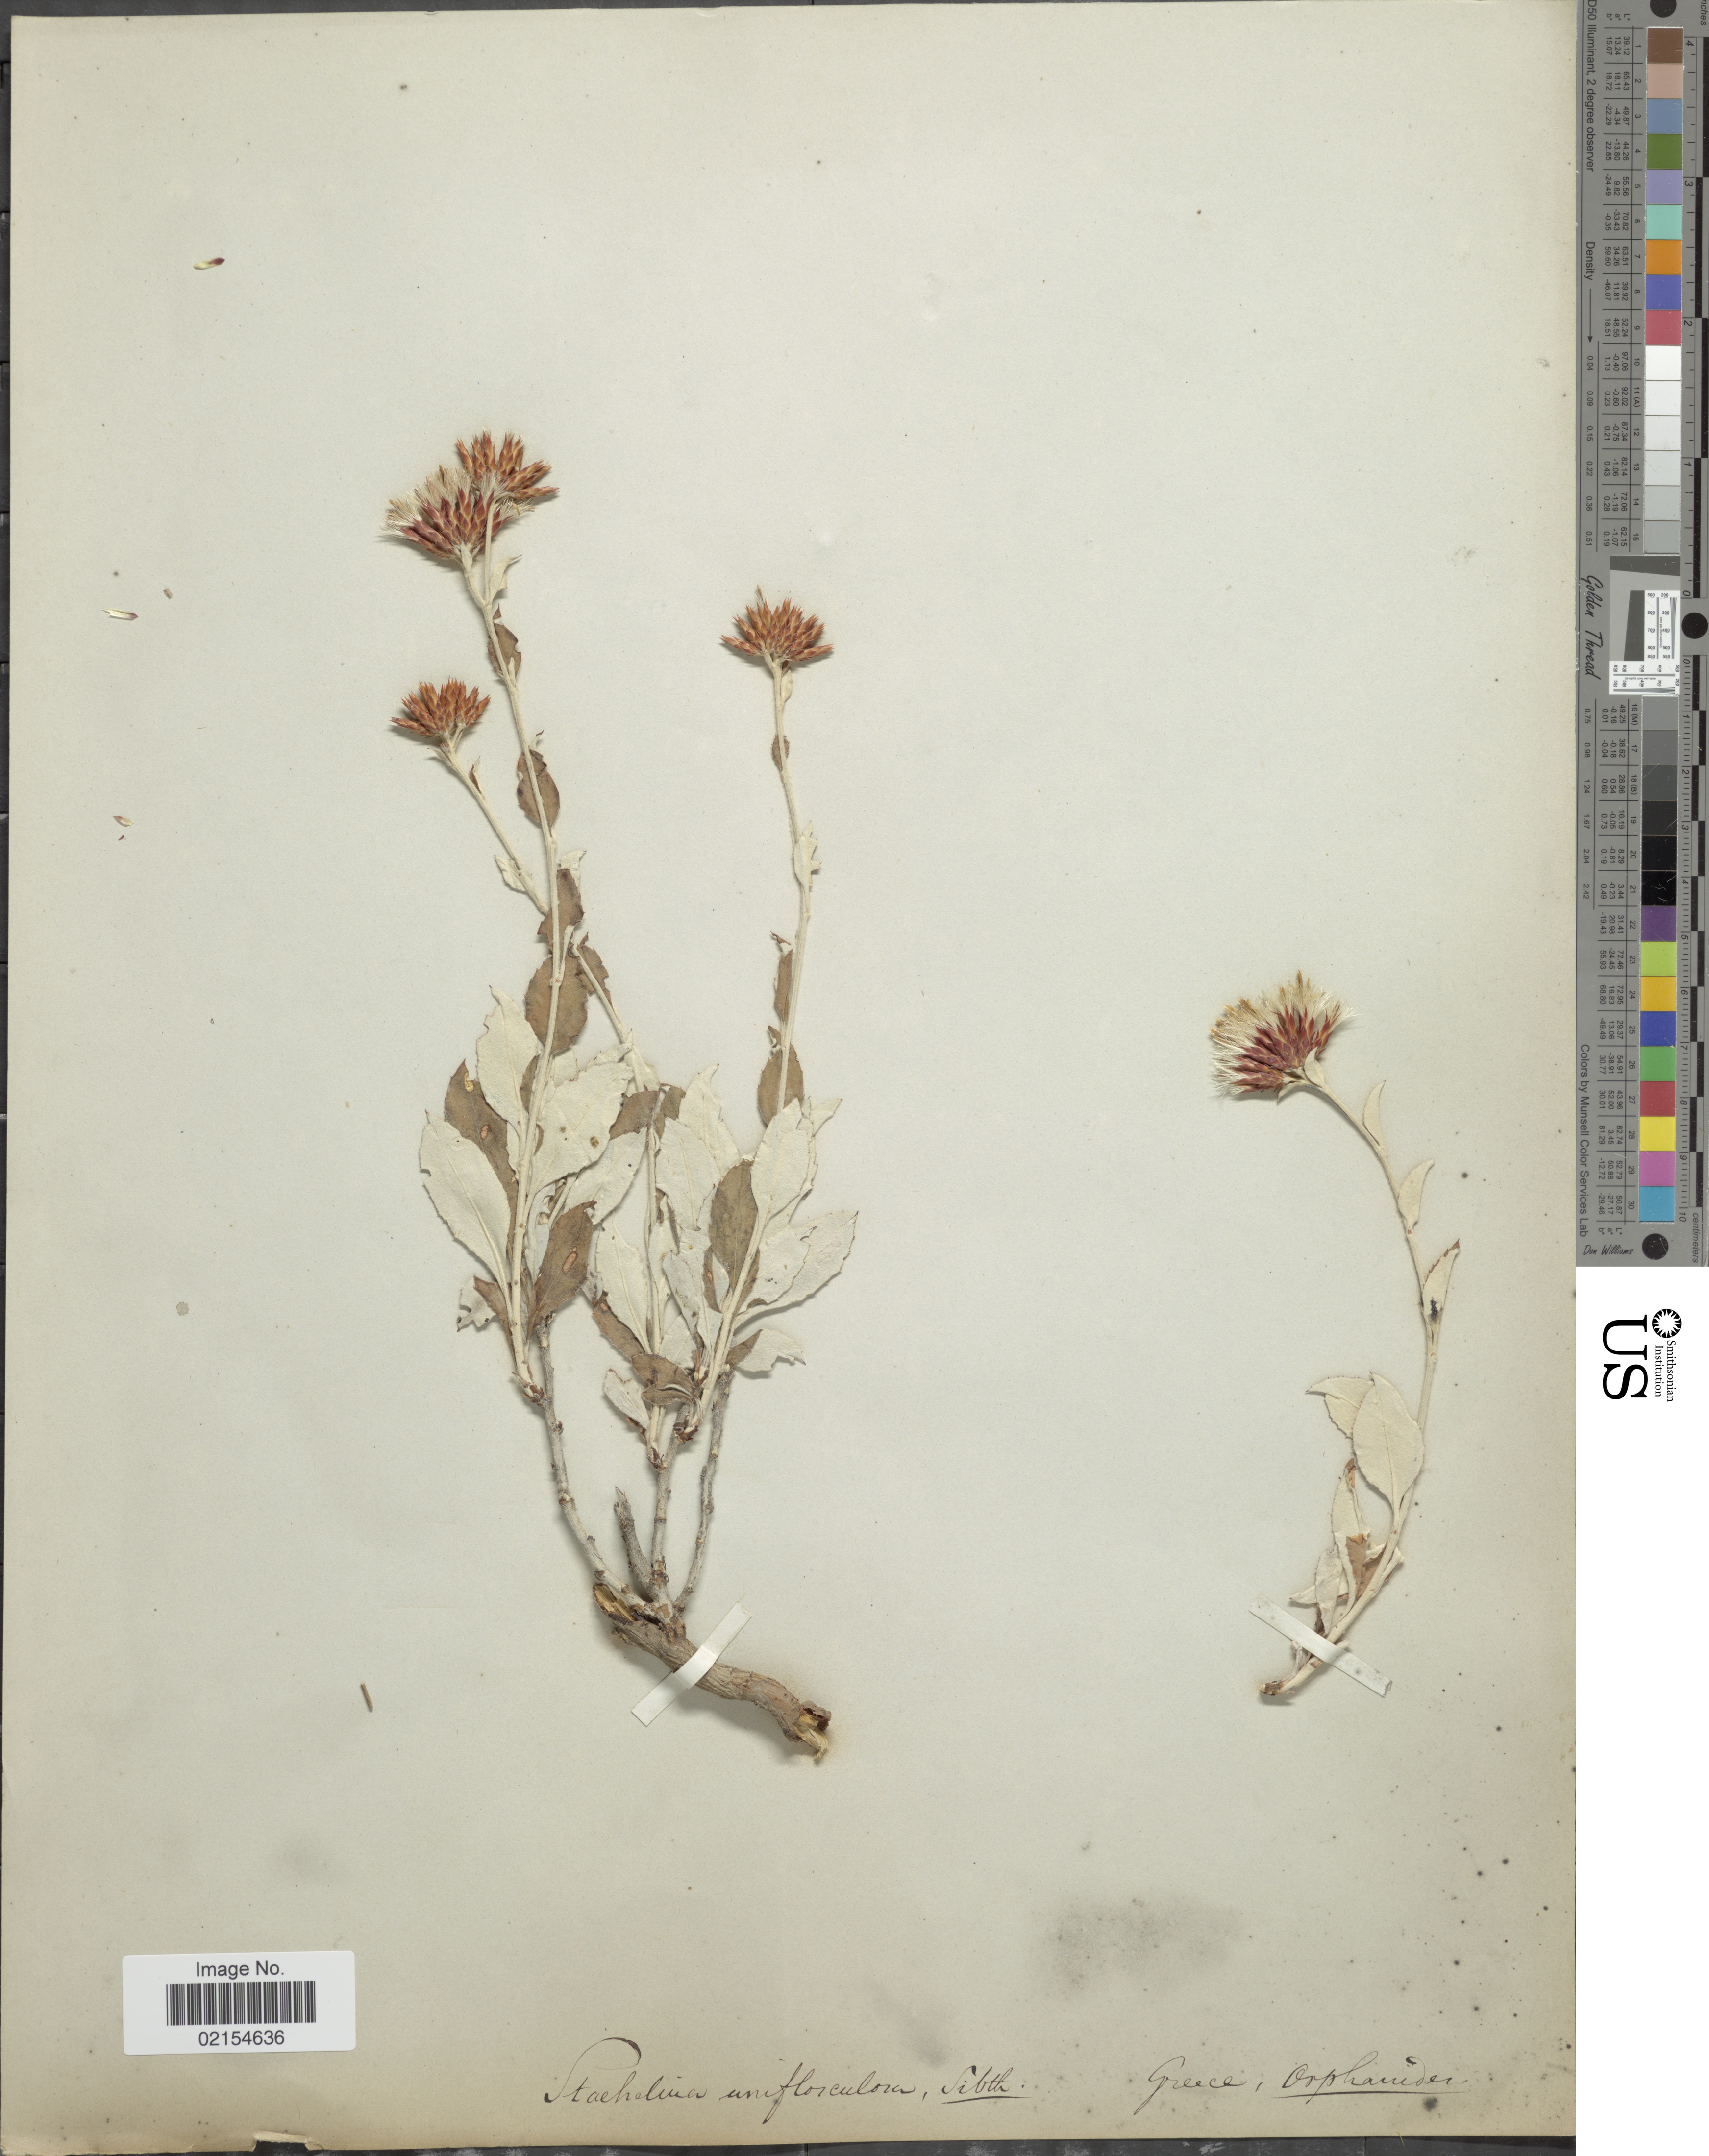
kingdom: Plantae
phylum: Tracheophyta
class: Magnoliopsida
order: Asterales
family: Asteraceae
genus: Staehelina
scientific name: Staehelina uniflosculosa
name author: Sibth. & Sm.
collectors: T. G. Orphanides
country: Greece